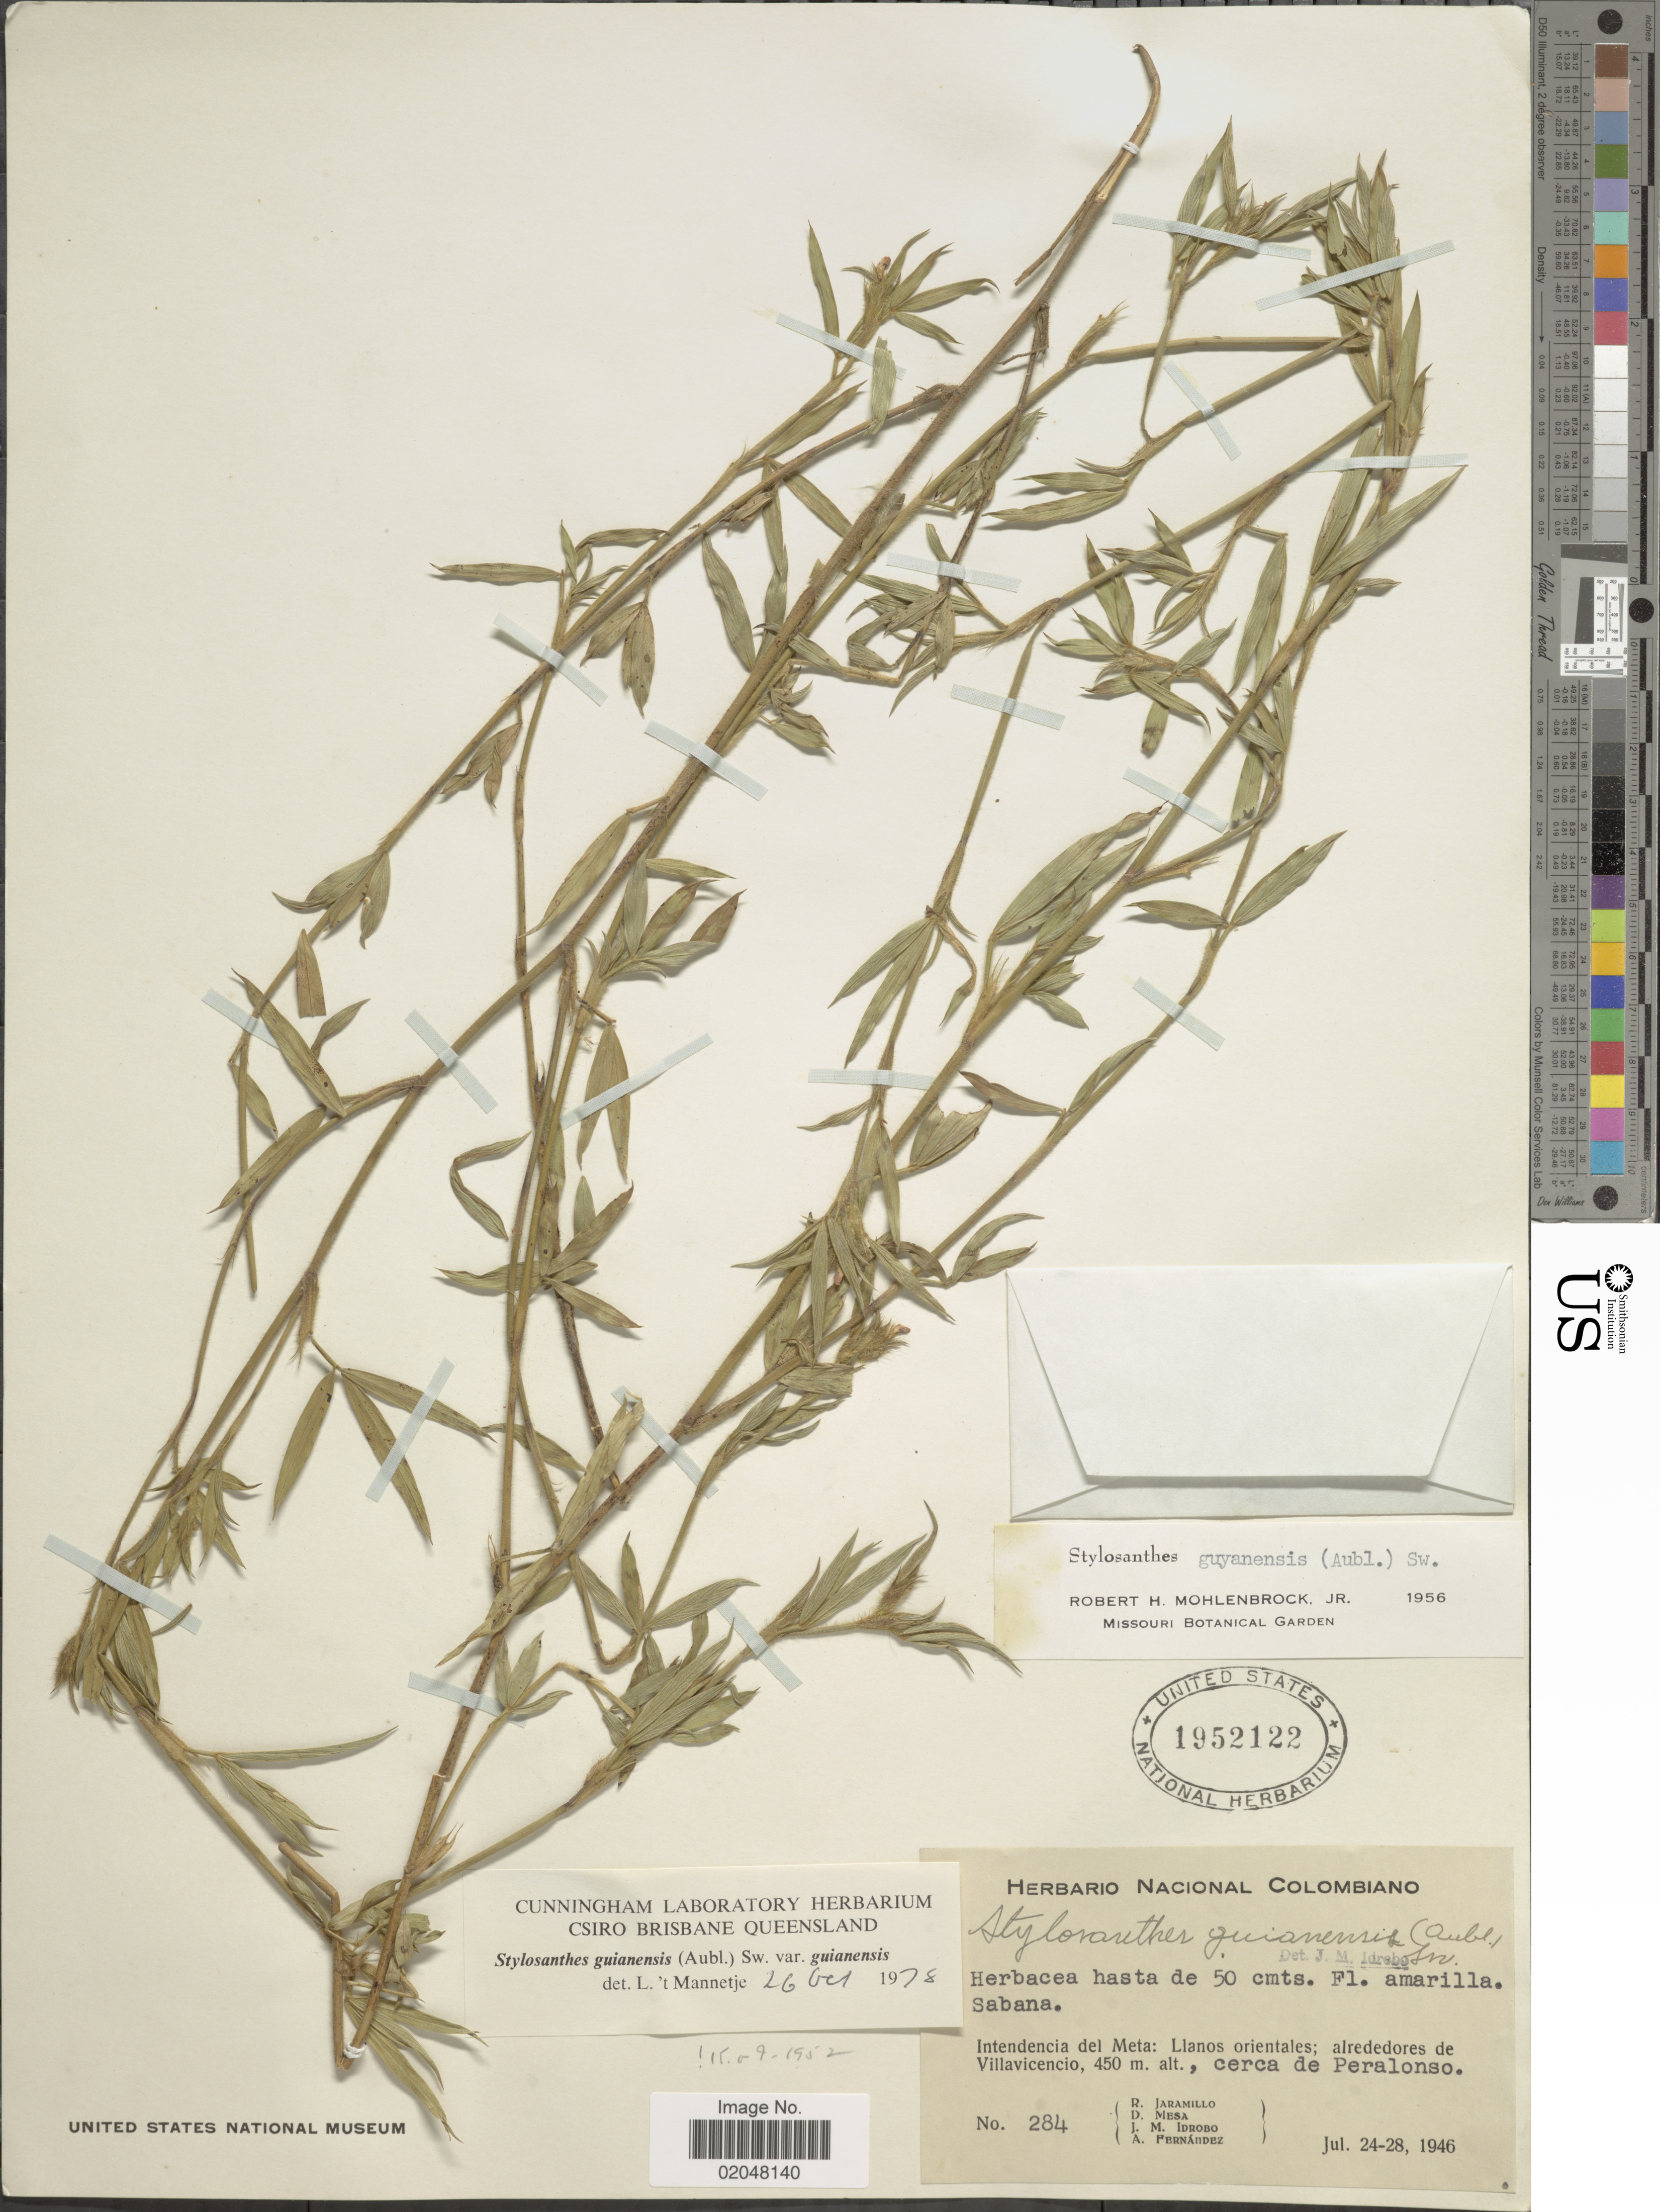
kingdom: Plantae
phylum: Tracheophyta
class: Magnoliopsida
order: Fabales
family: Fabaceae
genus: Stylosanthes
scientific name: Stylosanthes guianensis var. guianensis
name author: (Aubl.) Sw.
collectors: R. Jaramillo M., D. Mesa, J. M. Idrobo & A. Fernández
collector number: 284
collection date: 1946-07-24/1946-07-28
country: Colombia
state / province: Meta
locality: Alrededores de Villavicencio, cerca de Peralonso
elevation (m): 450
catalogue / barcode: US 1952122